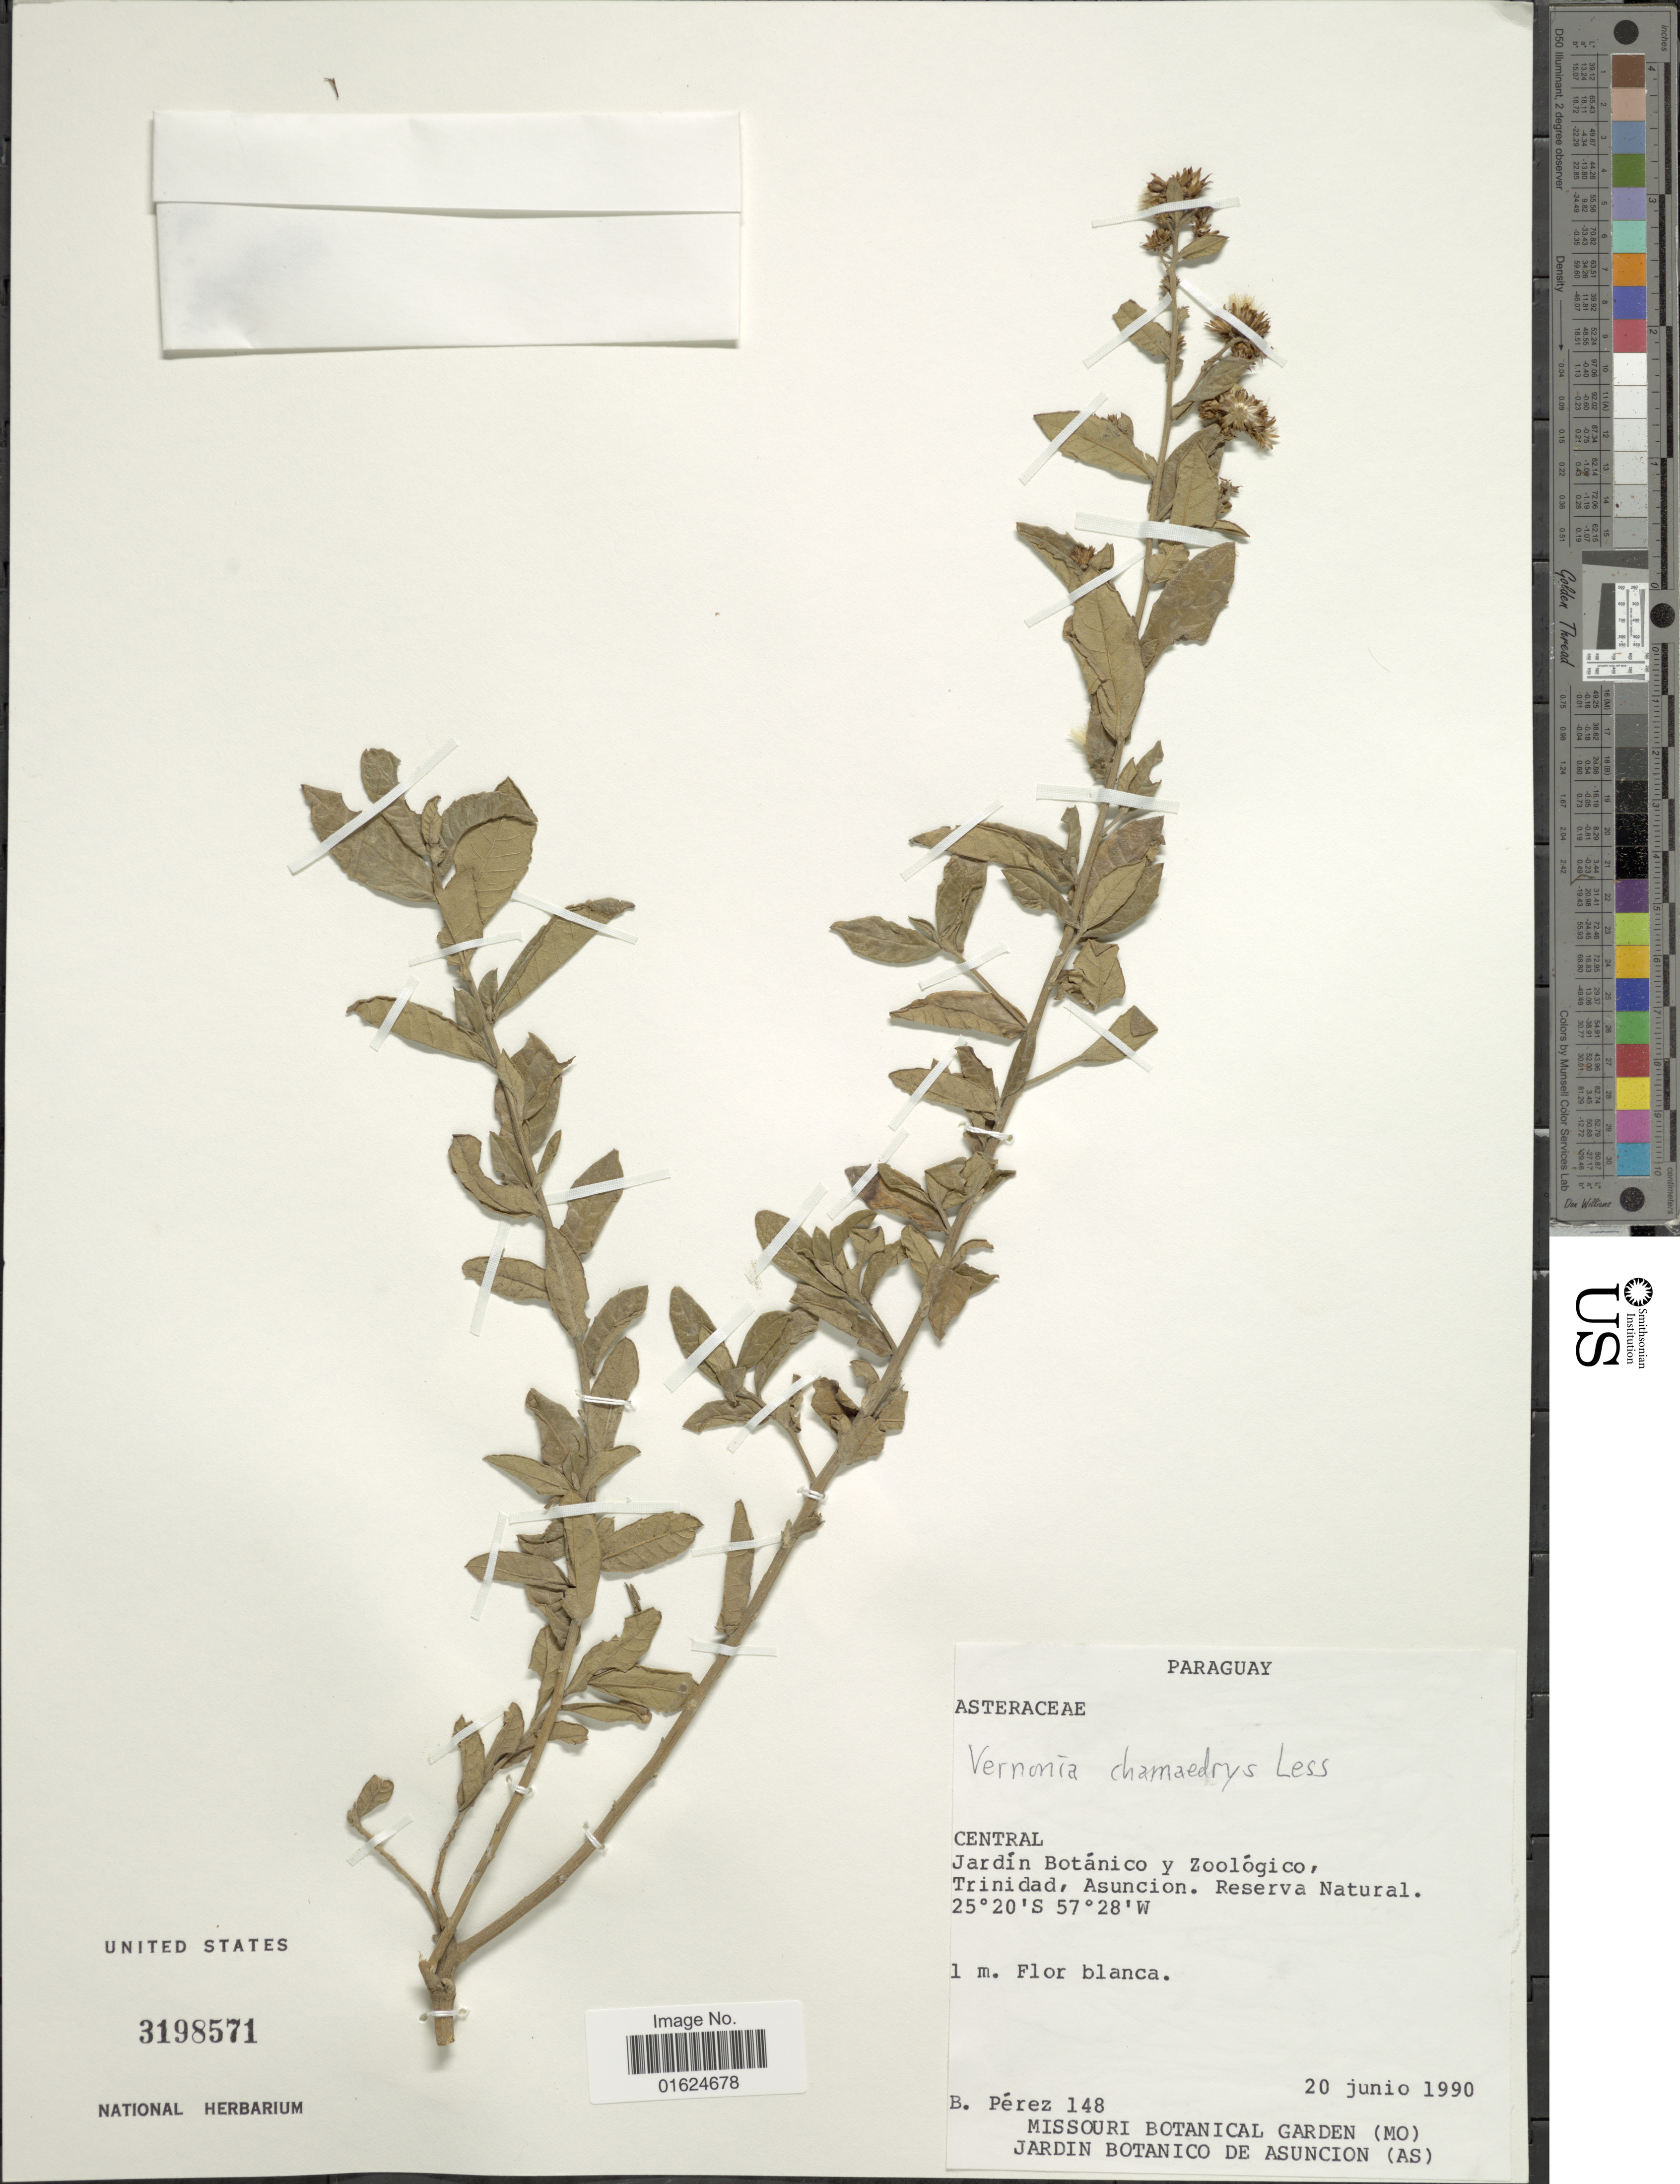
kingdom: Plantae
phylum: Tracheophyta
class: Magnoliopsida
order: Asterales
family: Asteraceae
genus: Vernonanthura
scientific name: Vernonanthura chamaedrys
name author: (Less.) H. Rob.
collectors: B. Pérez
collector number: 148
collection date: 1990-06-20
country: Paraguay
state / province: Central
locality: Jardin Botanico y Zoológico, Trinidad, Asuncion. reserva Natural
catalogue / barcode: US 3198571